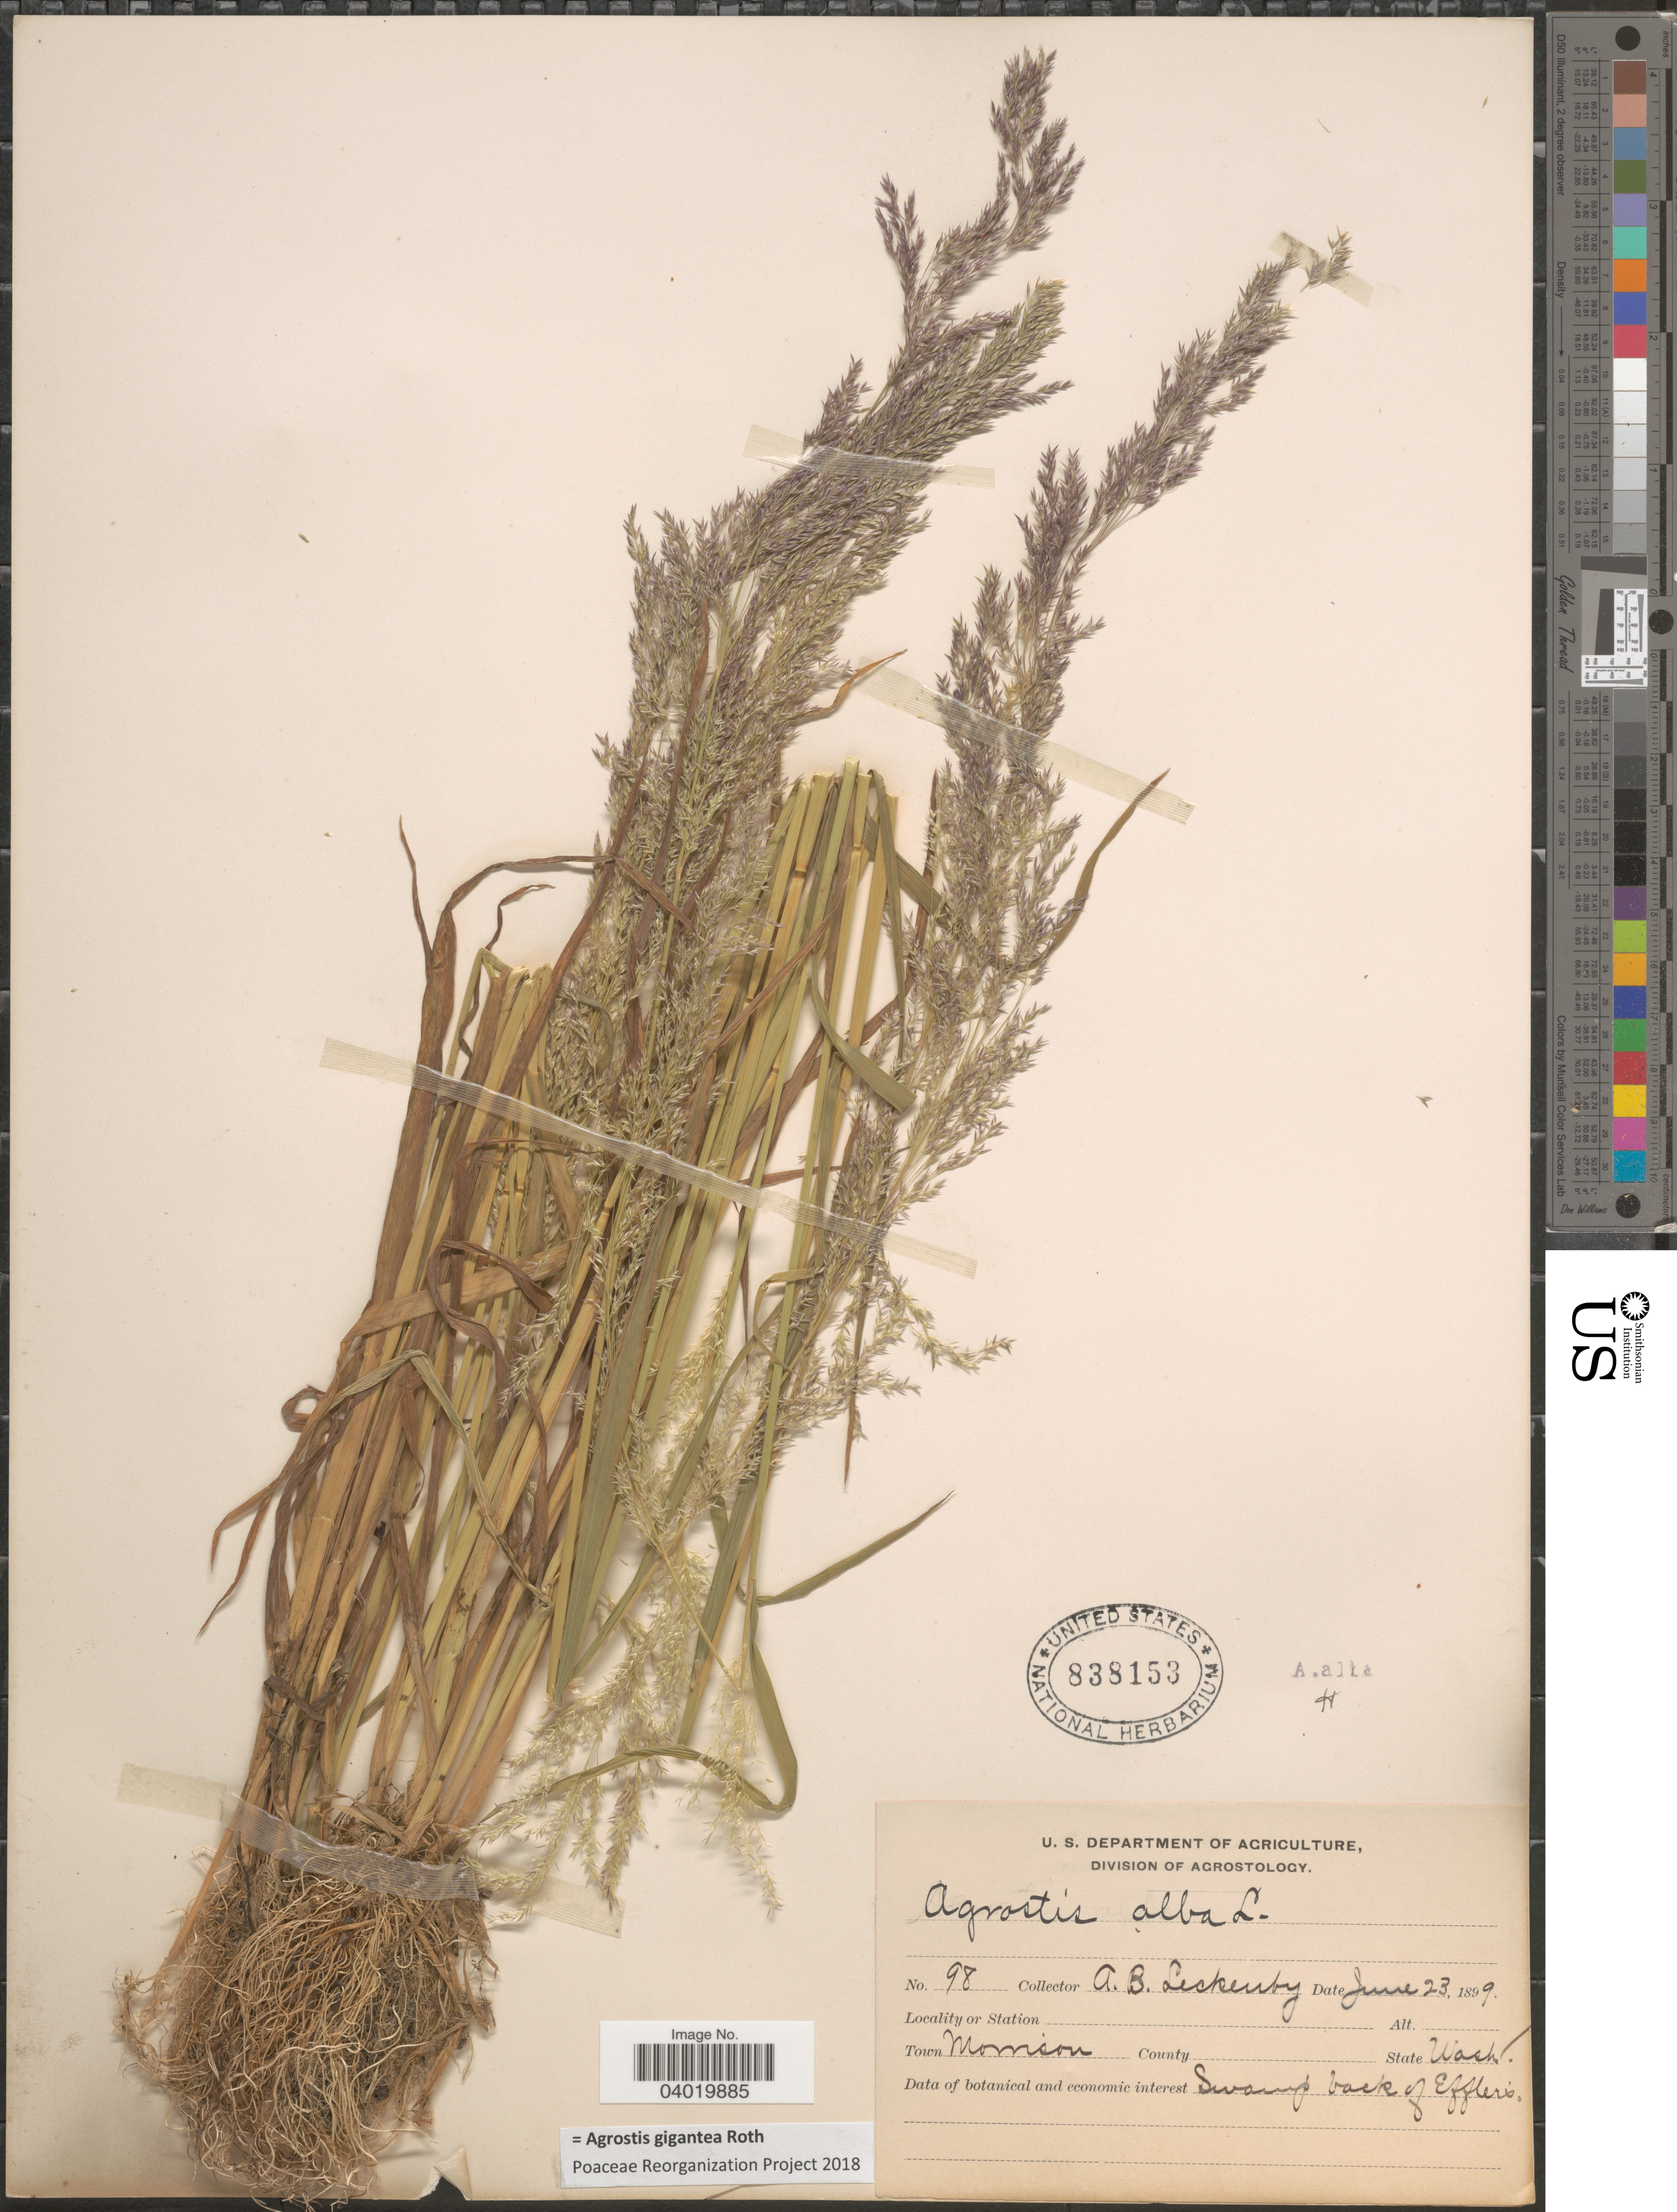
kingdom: Plantae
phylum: Tracheophyta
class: Liliopsida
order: Poales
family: Poaceae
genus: Agrostis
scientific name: Agrostis gigantea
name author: Roth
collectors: A. Leckenby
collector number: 98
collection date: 1899-06-23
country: United States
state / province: Washington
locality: Town Morrison. Swamp back of Effler's.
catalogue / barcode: US 838153